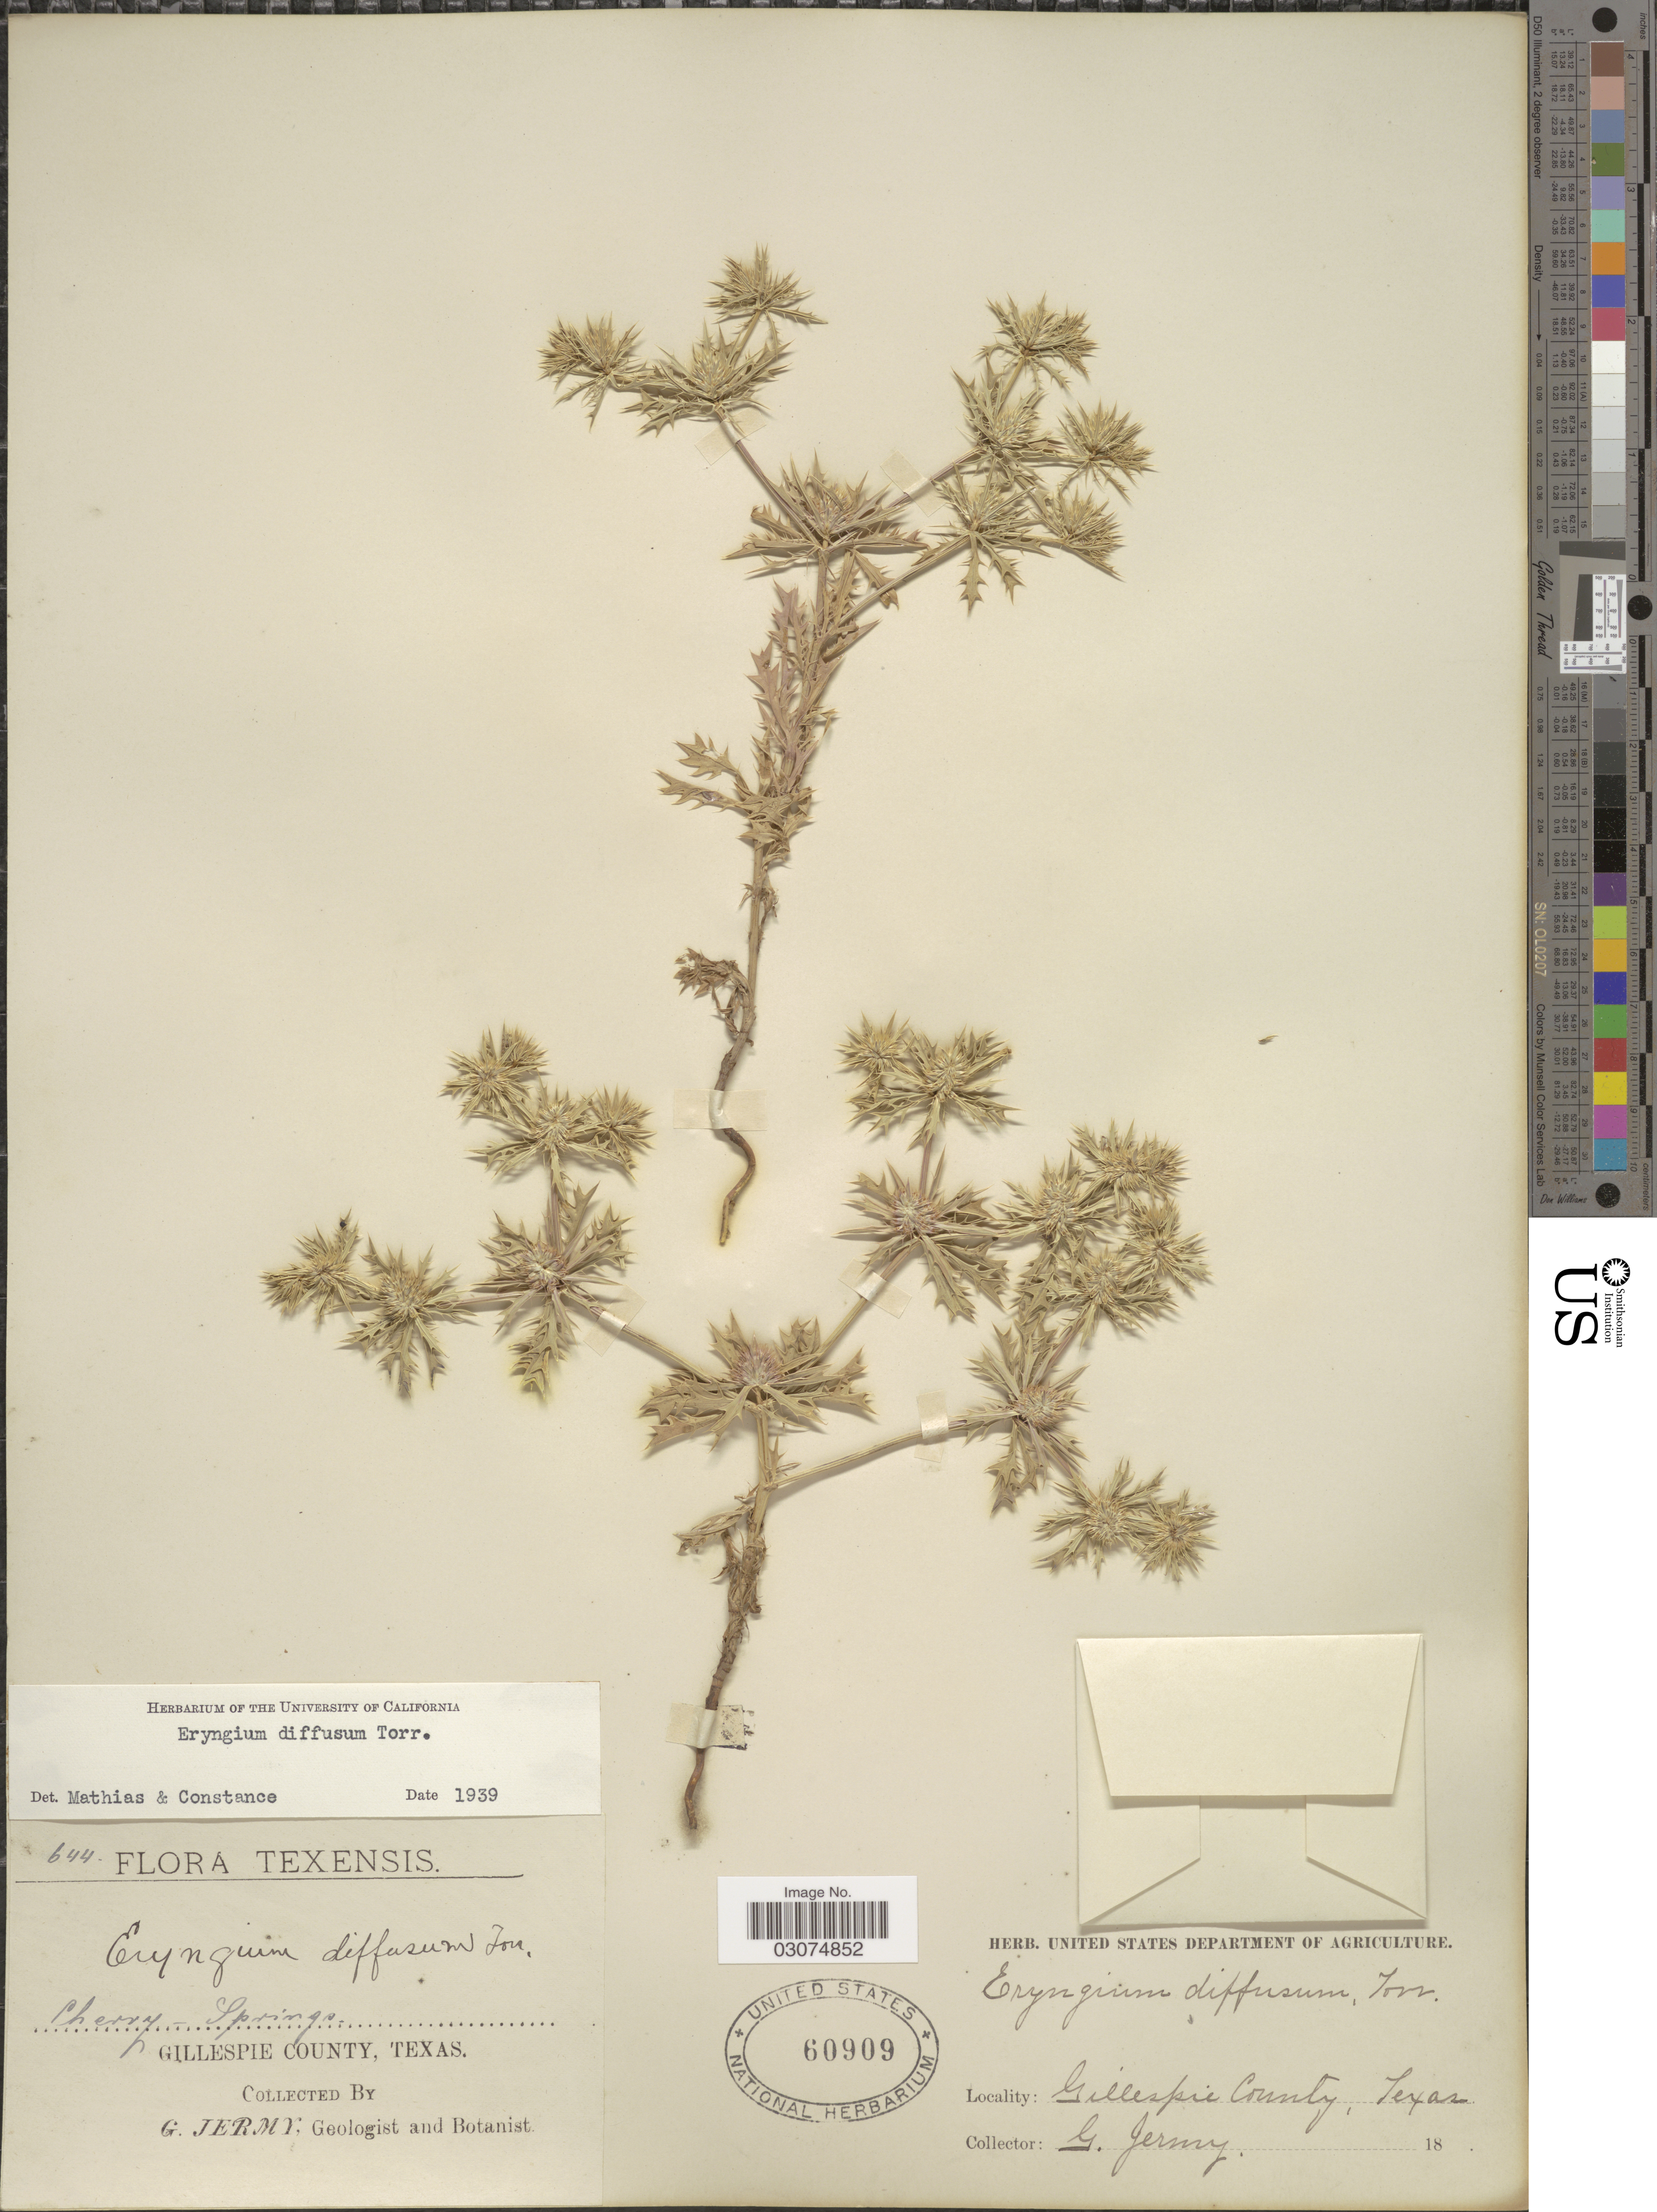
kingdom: Plantae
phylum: Tracheophyta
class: Magnoliopsida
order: Apiales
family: Apiaceae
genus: Eryngium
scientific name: Eryngium diffusum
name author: Torr.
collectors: G. Jermy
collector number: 644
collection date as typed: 18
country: United States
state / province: Texas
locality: Cherry Springs. Gillespie County.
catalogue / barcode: US 60909